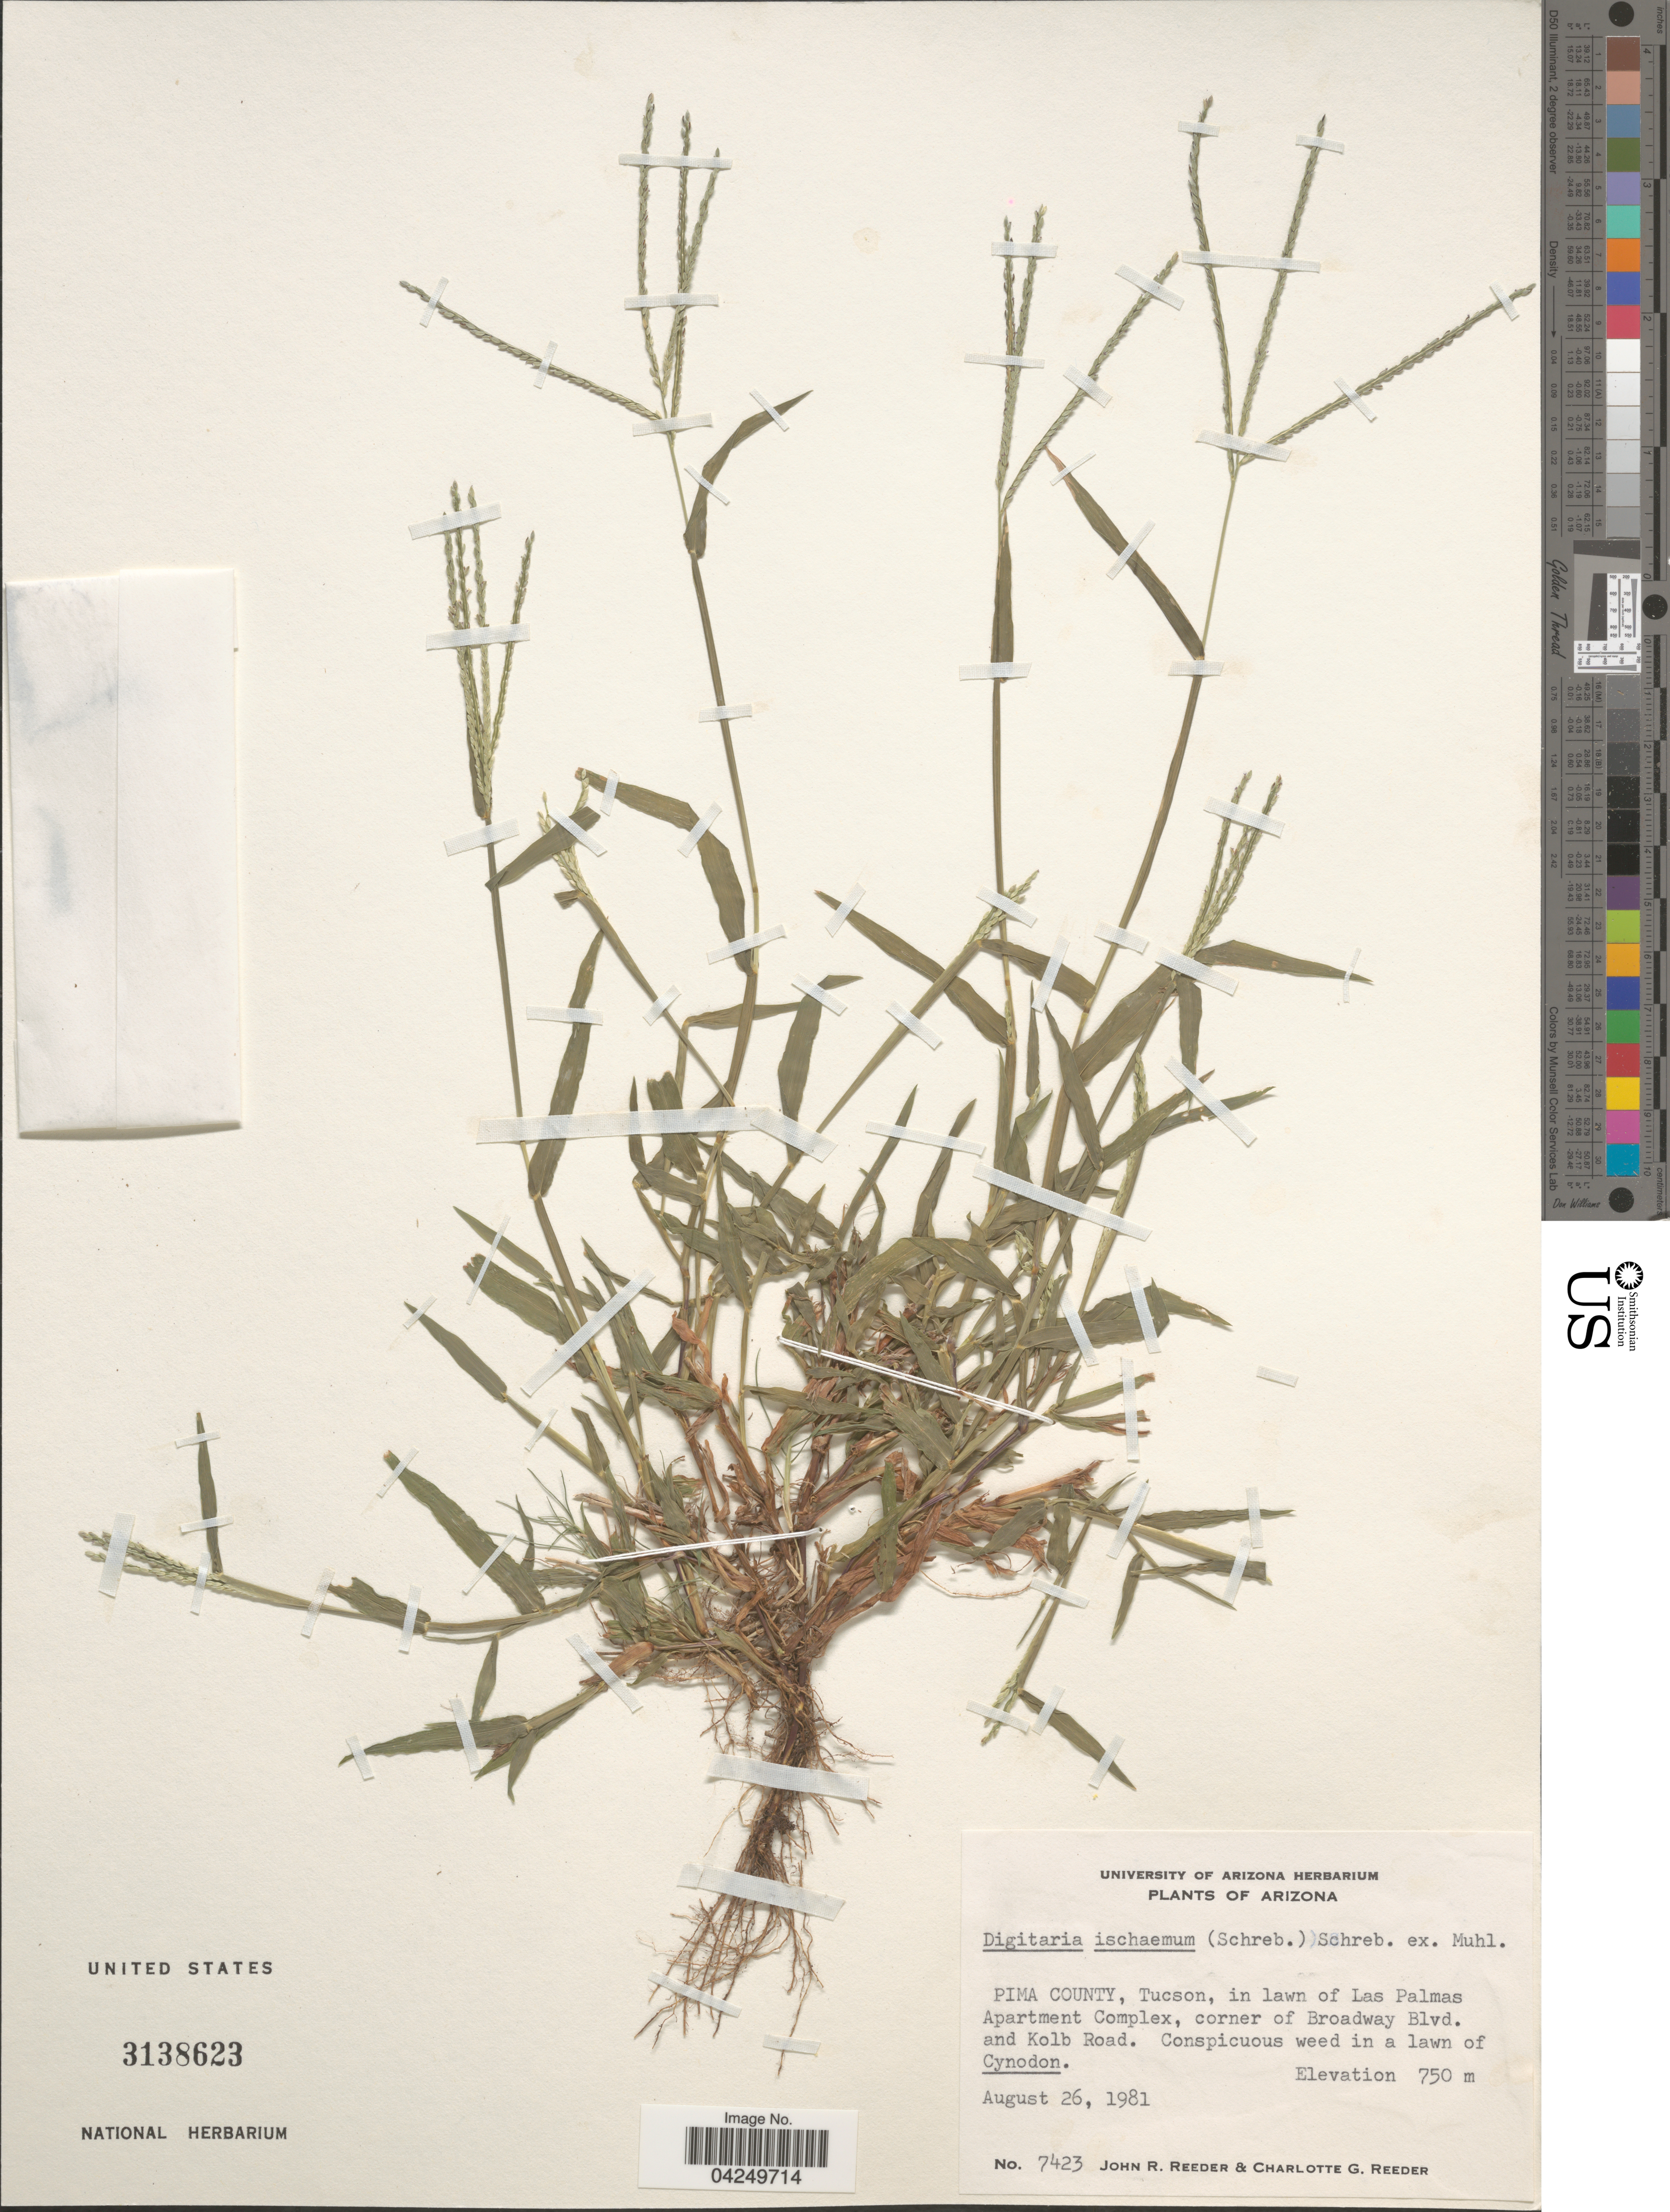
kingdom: Plantae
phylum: Tracheophyta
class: Liliopsida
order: Poales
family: Poaceae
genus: Digitaria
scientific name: Digitaria ischaemum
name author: (Schreber) Schreber ex Muhl.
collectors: J. R. Reeder & C. G. Reeder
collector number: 7423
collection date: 1981-08-26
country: United States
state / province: Arizona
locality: Pima County, Tucson, in lawn of Las Palmas Apartment Complex, corner of Broadway Blvd. and Kolb Road.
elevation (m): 750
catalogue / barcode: US 3138623